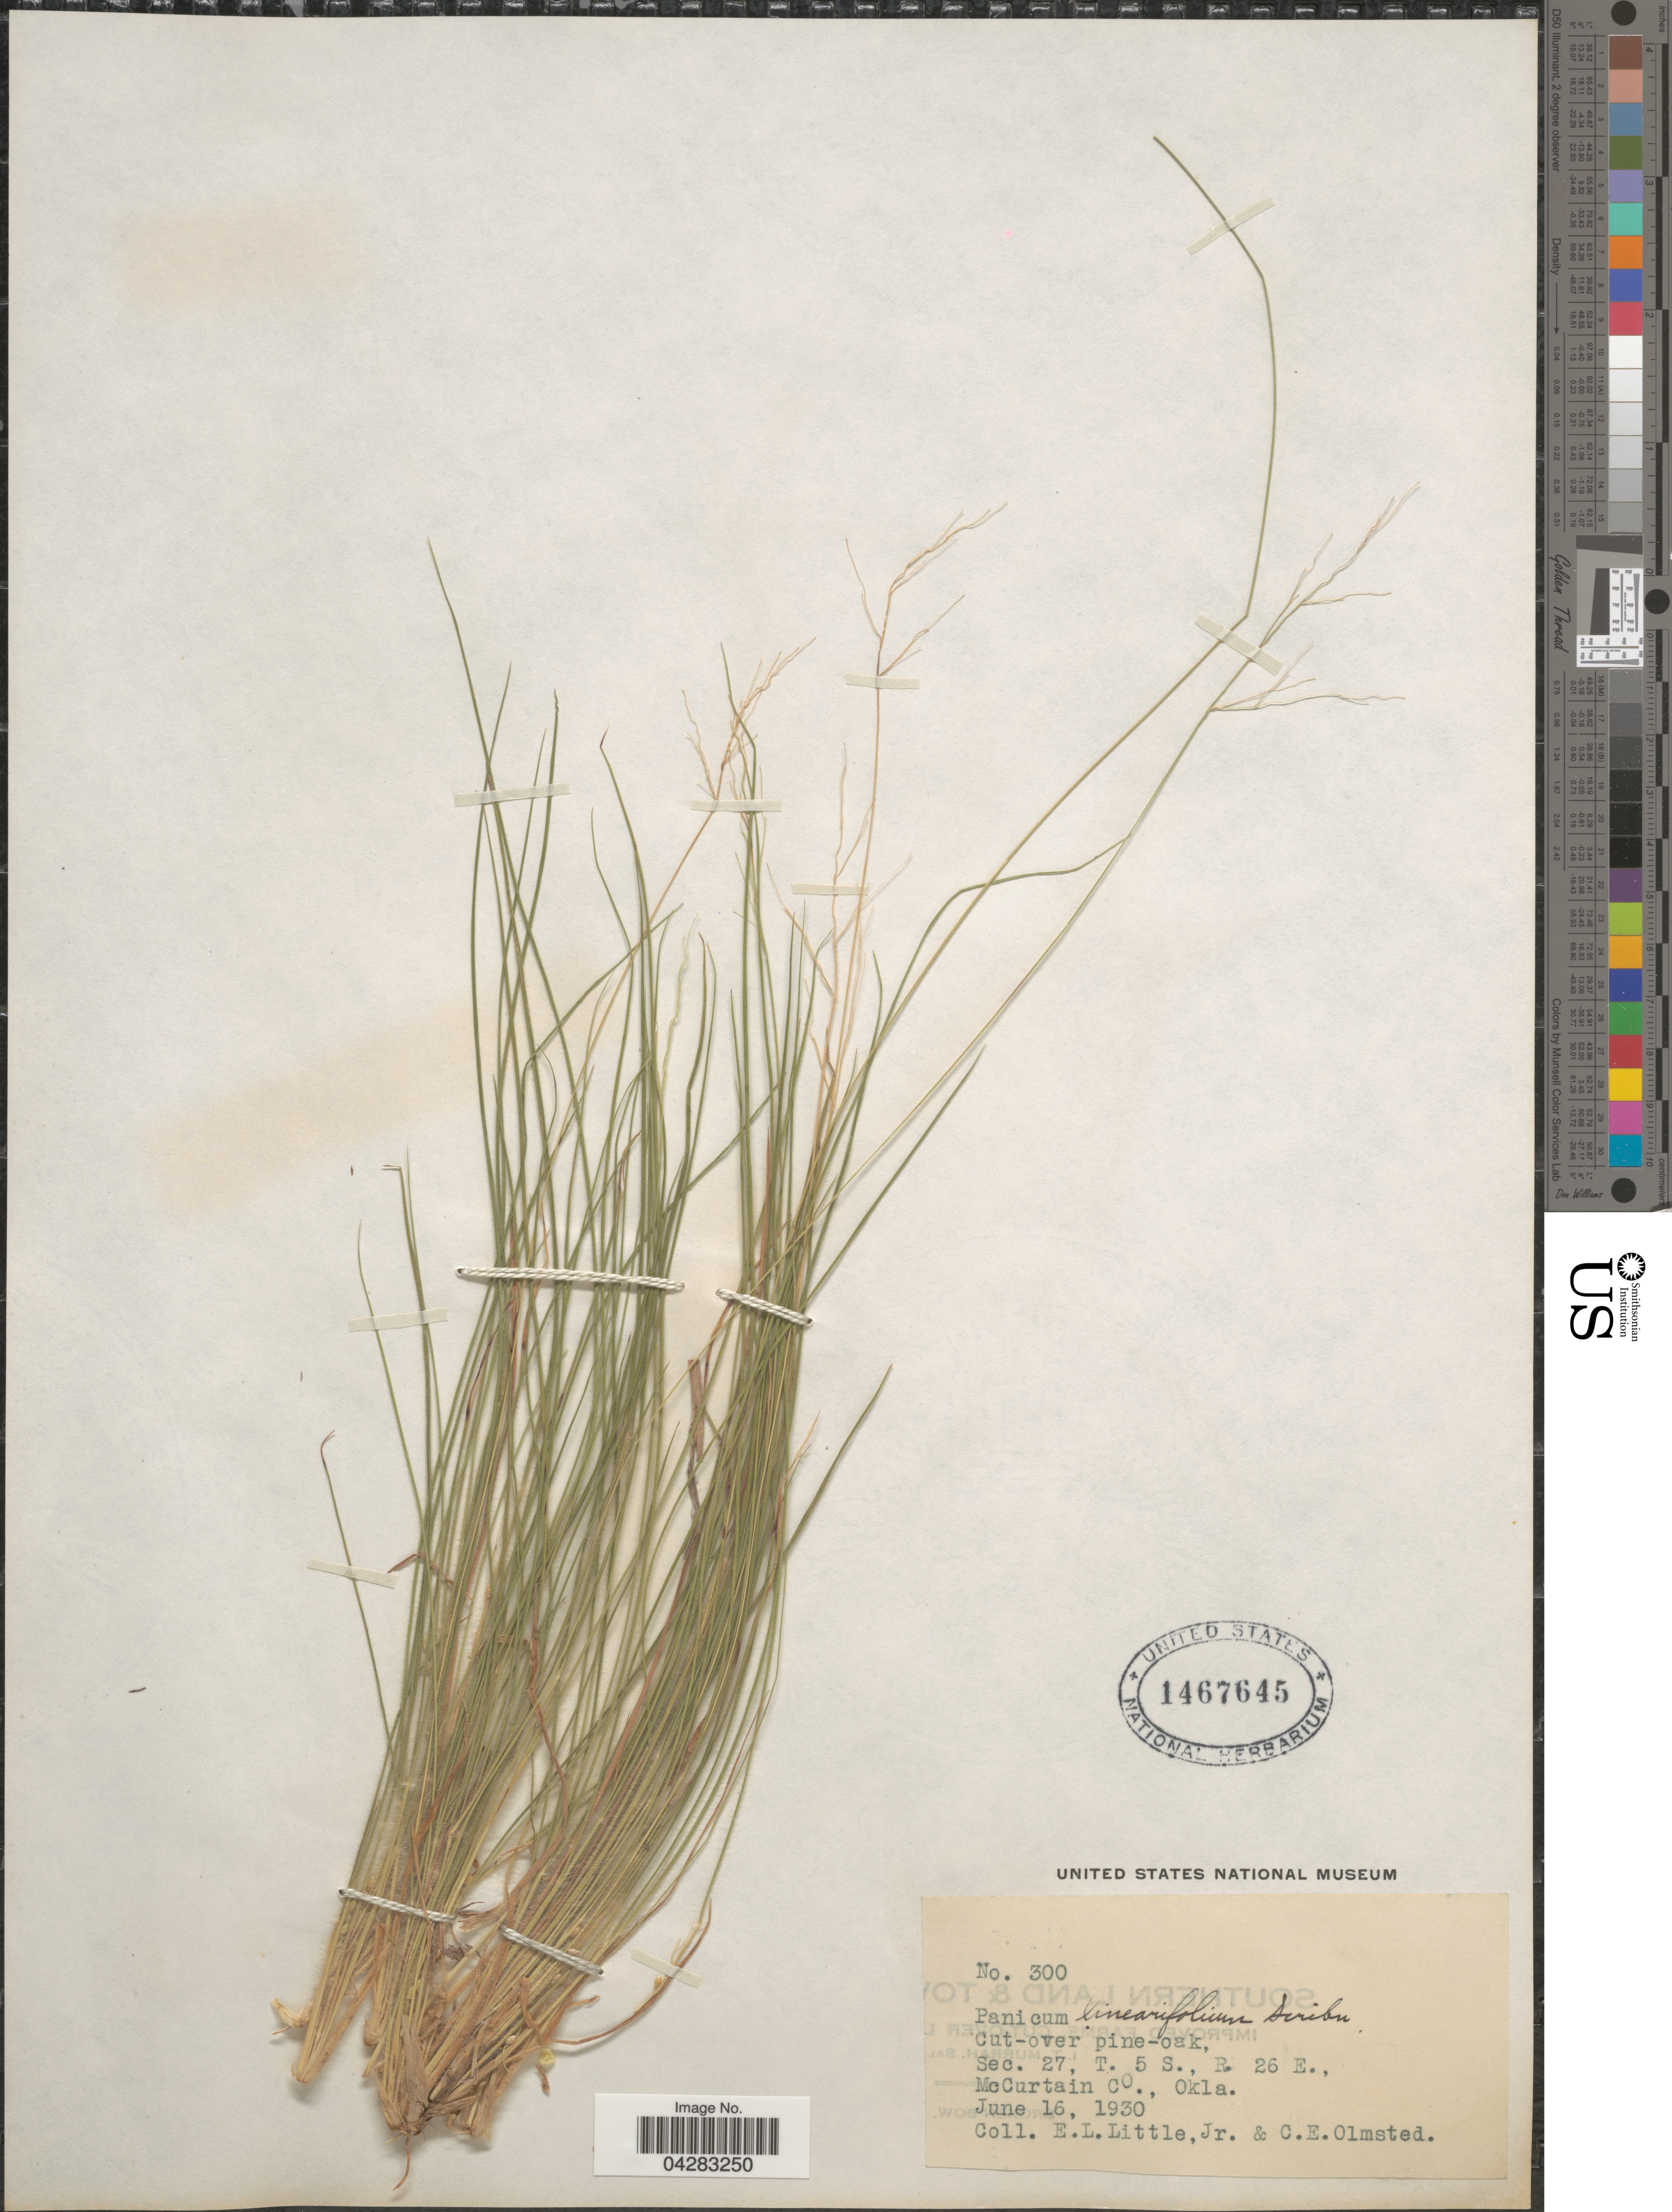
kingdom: Plantae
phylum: Tracheophyta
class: Liliopsida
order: Poales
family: Poaceae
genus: Dichanthelium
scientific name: Dichanthelium linearifolium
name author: (Scribn.) Gould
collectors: E. L. Little & C. Olmsted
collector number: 300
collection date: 1930-06-16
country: United States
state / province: Oklahoma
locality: Cut-over pine-oak, Sec. 27, T. 5 S., R. 26 E., McCurtain Co.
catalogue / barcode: US 1467645